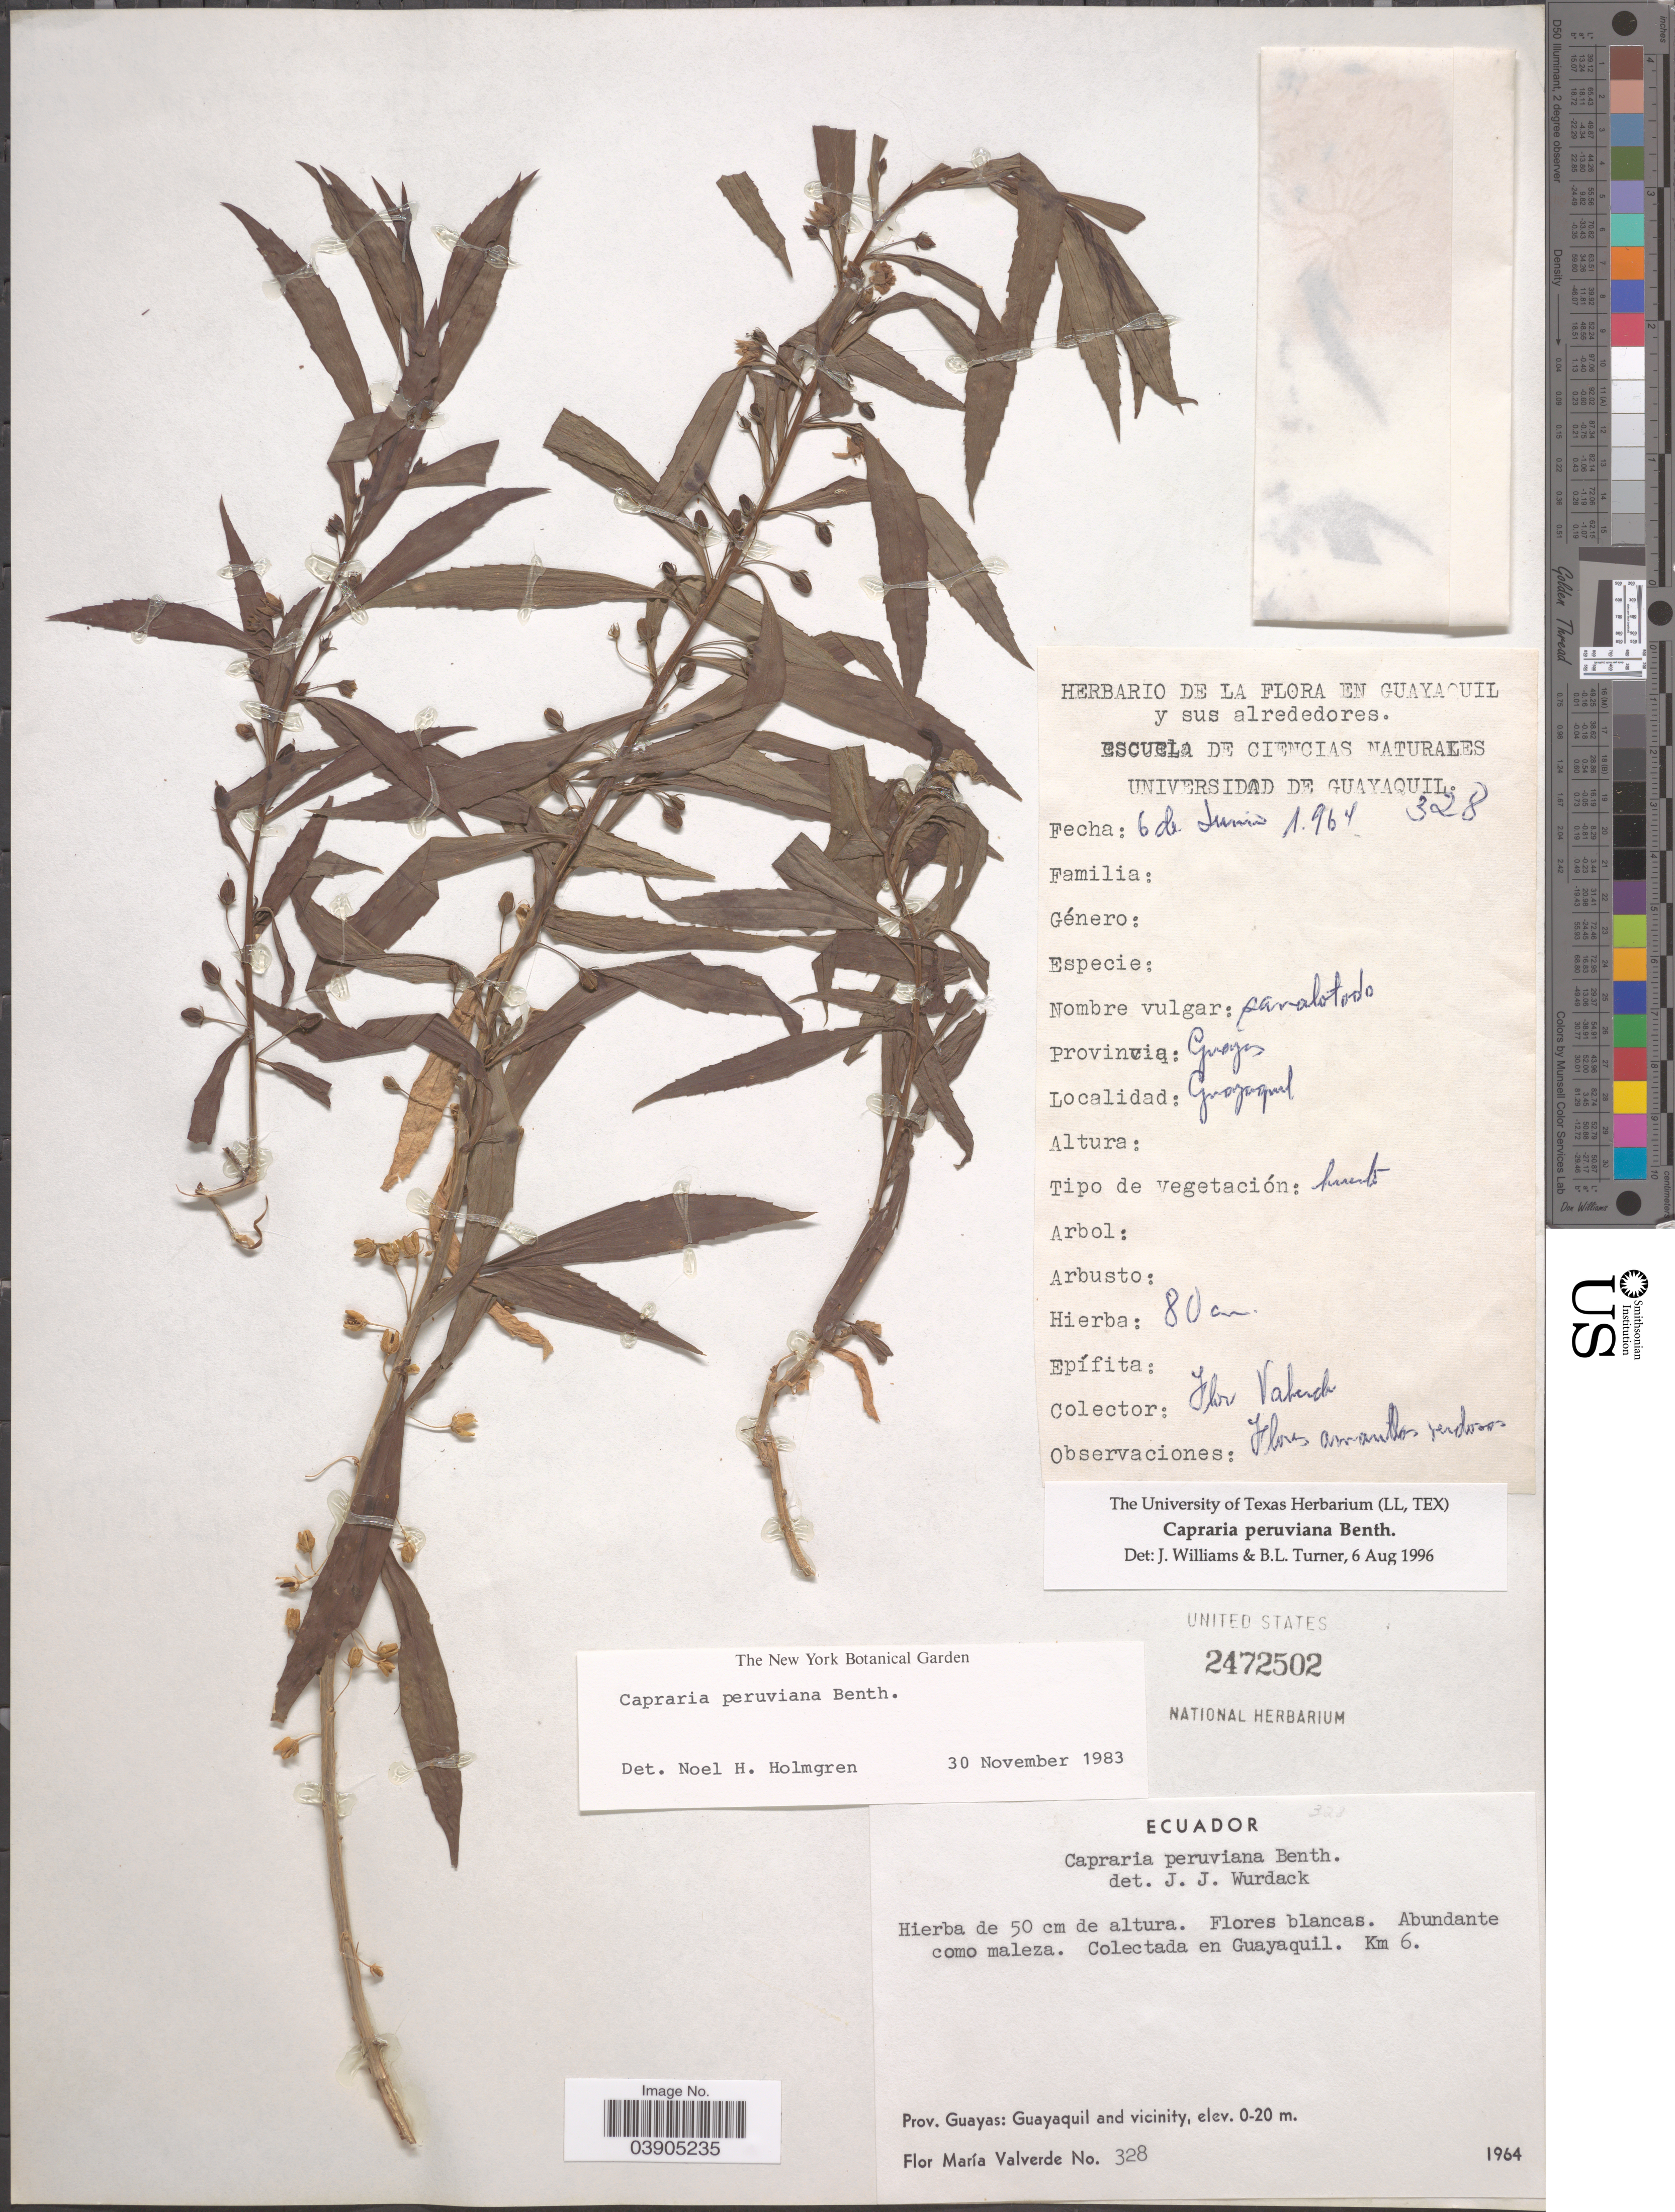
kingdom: Plantae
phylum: Tracheophyta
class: Magnoliopsida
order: Lamiales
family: Scrophulariaceae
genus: Capraria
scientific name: Capraria peruviana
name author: Benth.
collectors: F. M. Valverde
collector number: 328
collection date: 1964-06-06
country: Ecuador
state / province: Guayas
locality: En Guayaquil y sus alrededores. Guayaquil. Km 6. Guayaquil and vicinity.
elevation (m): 0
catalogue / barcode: US 2472502